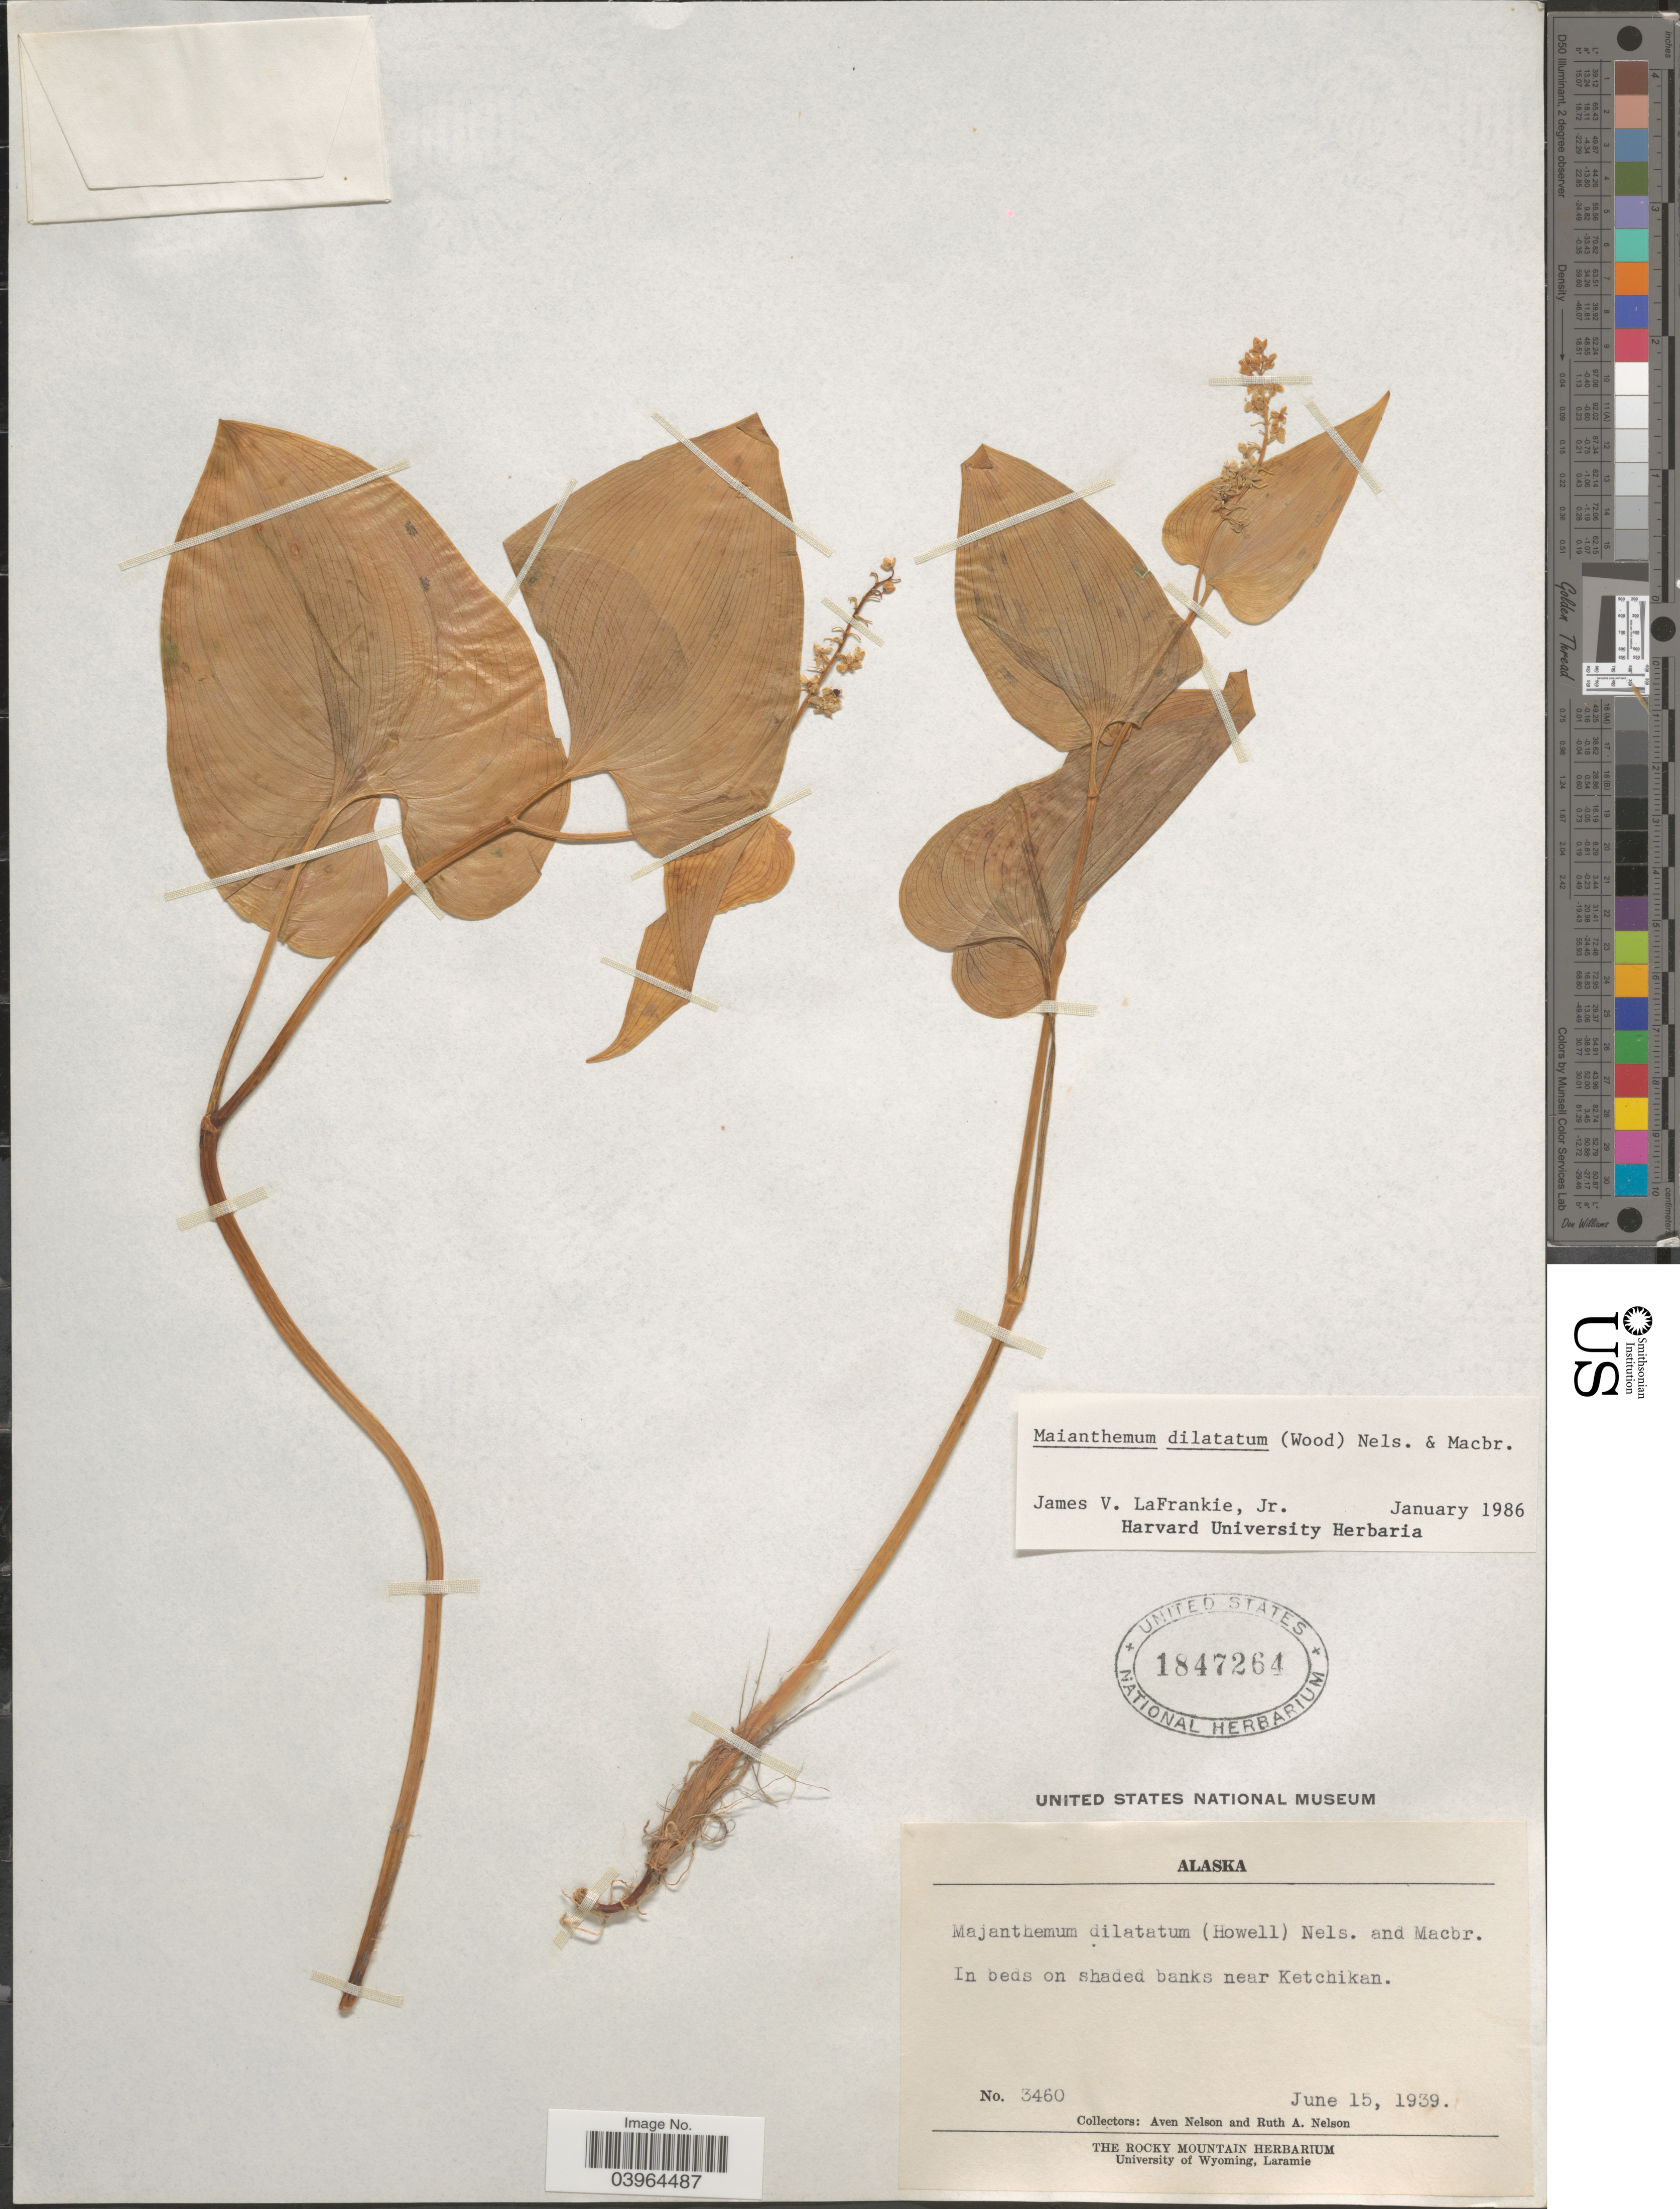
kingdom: Plantae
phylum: Tracheophyta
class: Liliopsida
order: Asparagales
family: Asparagaceae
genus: Maianthemum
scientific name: Maianthemum dilatatum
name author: (Alph. Wood) A. Nelson & J.F. Macbr.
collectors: A. Nelson & R. A. Nelson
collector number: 3460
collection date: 1939-06-15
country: United States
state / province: Alaska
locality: In beds on shaded banks near Ketchikan.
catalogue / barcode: US 1847264